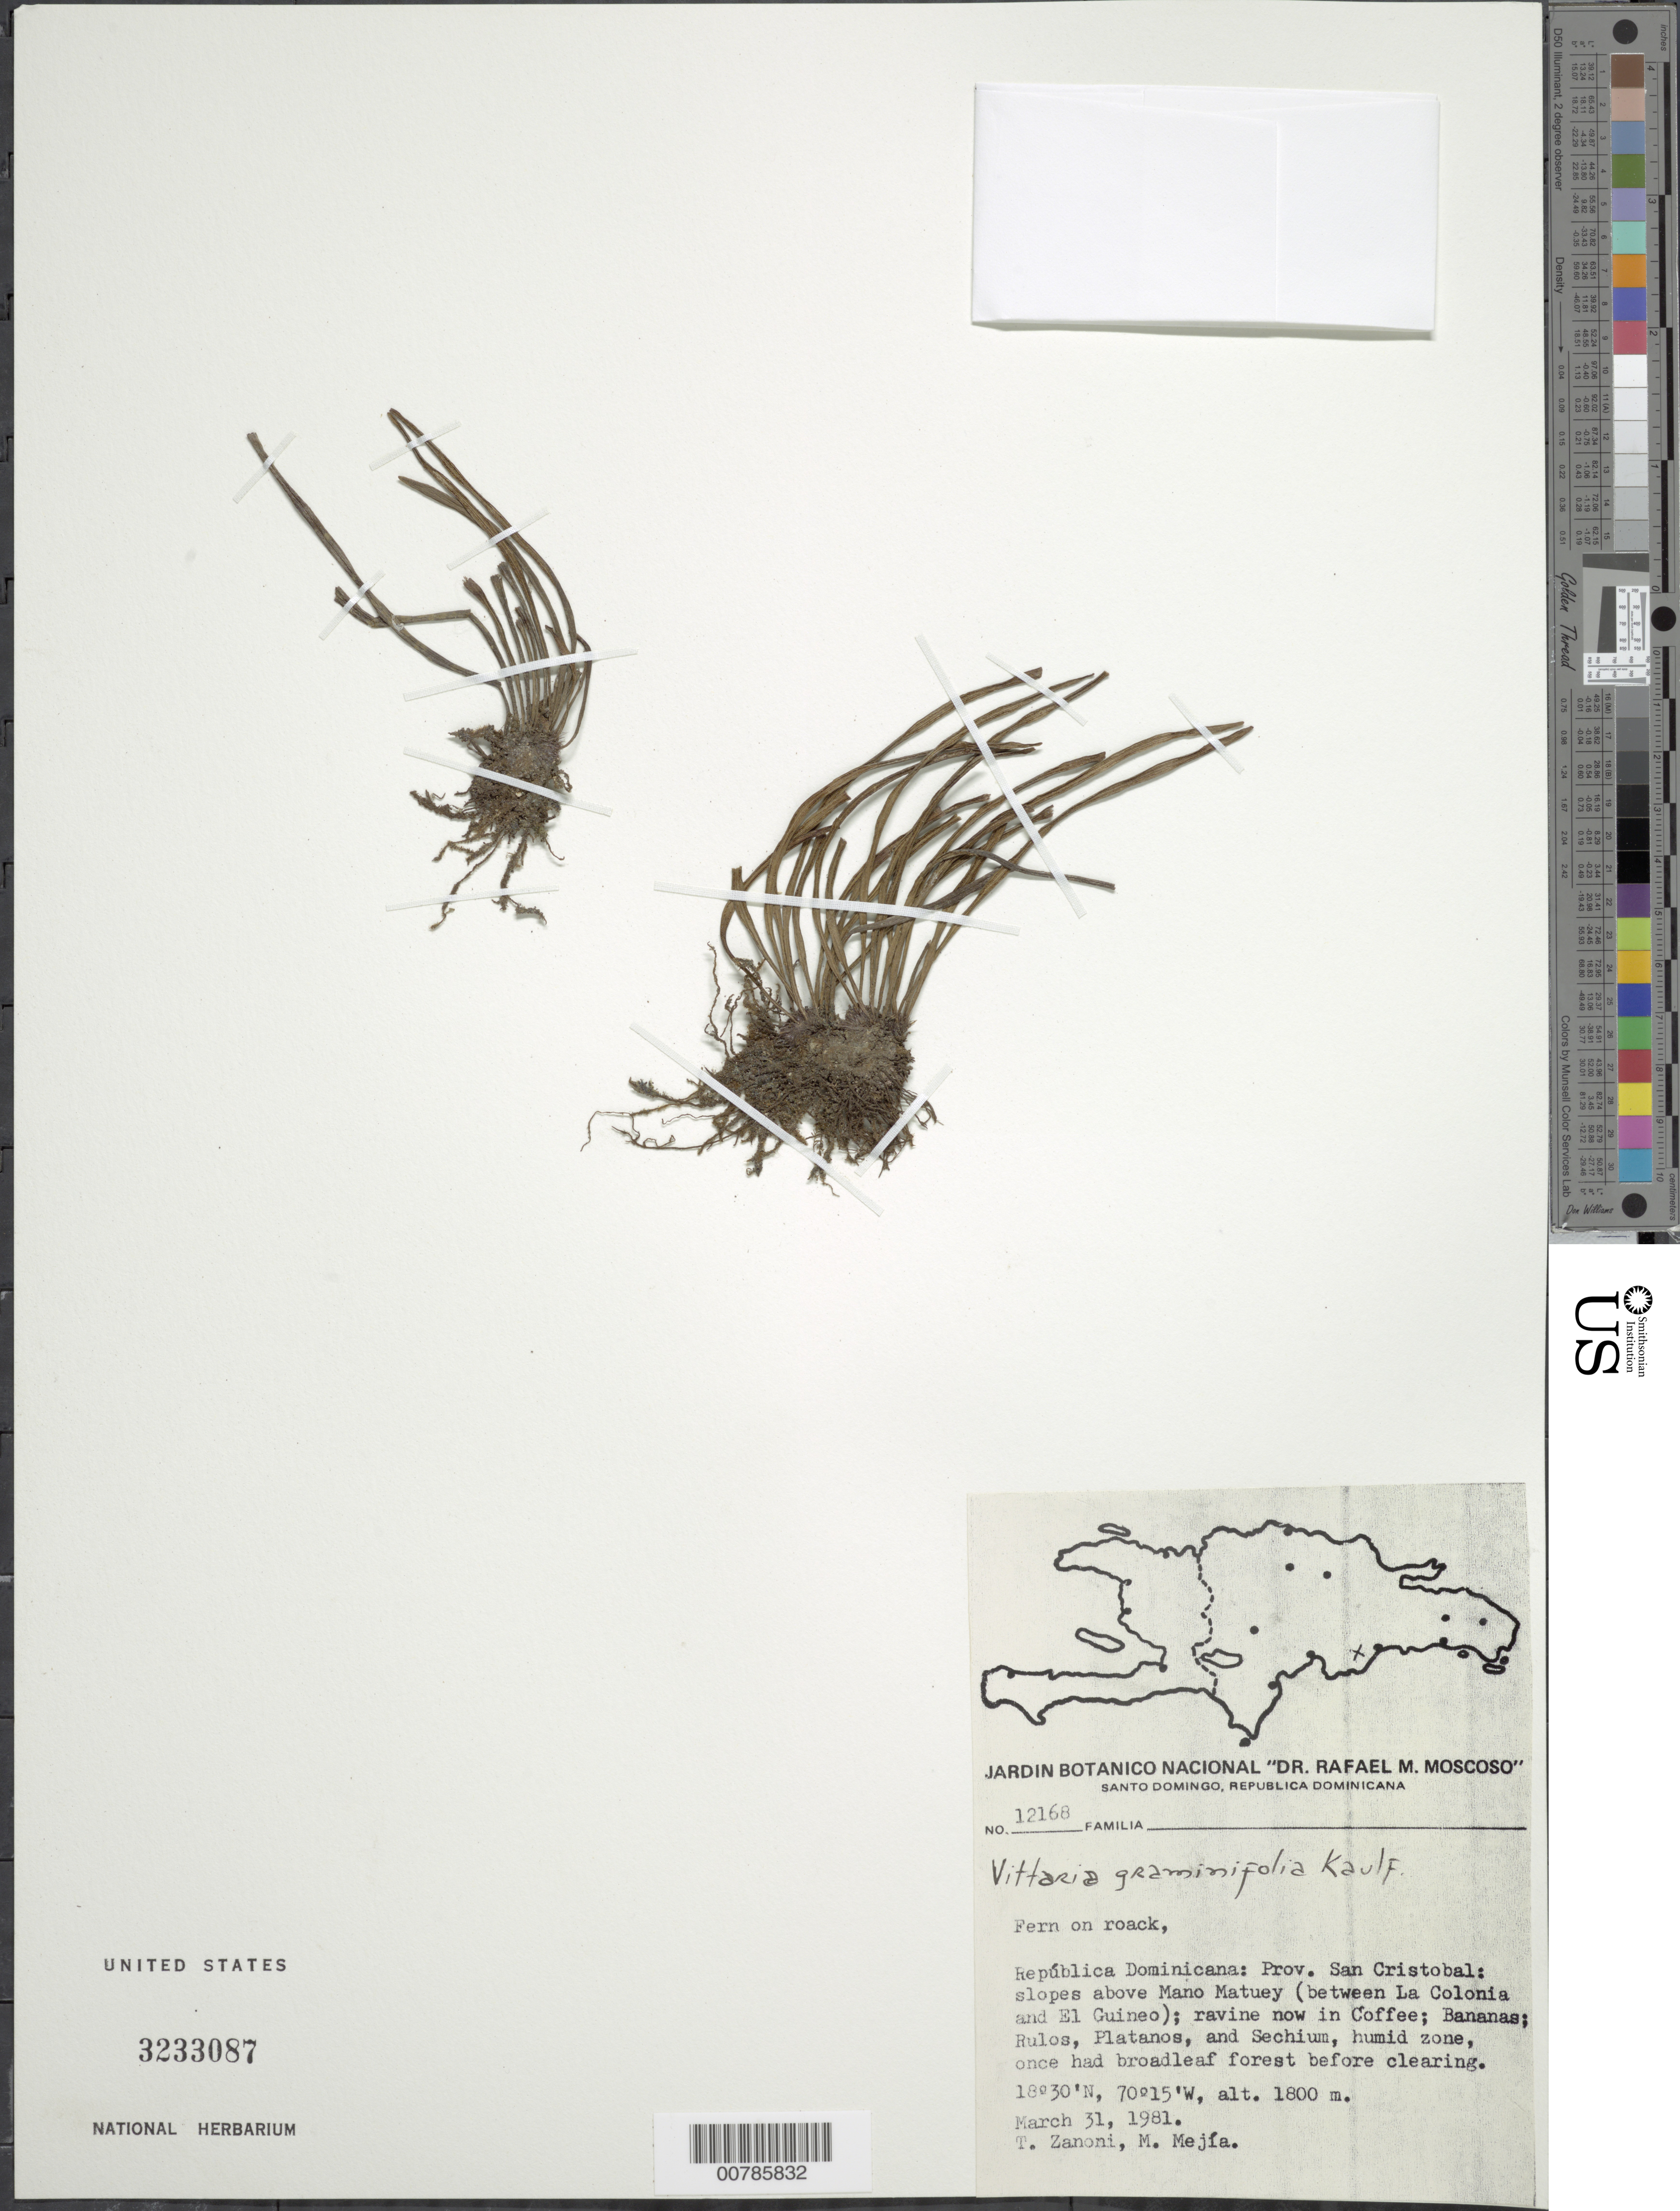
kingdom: Plantae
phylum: Tracheophyta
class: Polypodiopsida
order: Polypodiales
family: Pteridaceae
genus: Vittaria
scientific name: Vittaria graminifolia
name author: Kaulf.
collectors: T. A. Zanoni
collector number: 12168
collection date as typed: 31 Mar 1981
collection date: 1981-03-31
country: Dominican Republic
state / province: San Cristobal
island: Hispaniola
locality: Mano Matuey (between la Colonia and El Guineo)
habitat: On rock, ravine, now in coffee, bananas, rulos, platanos and sechium, humid zone, once a broadleaf forest before clearing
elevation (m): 1800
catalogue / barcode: US 3233087